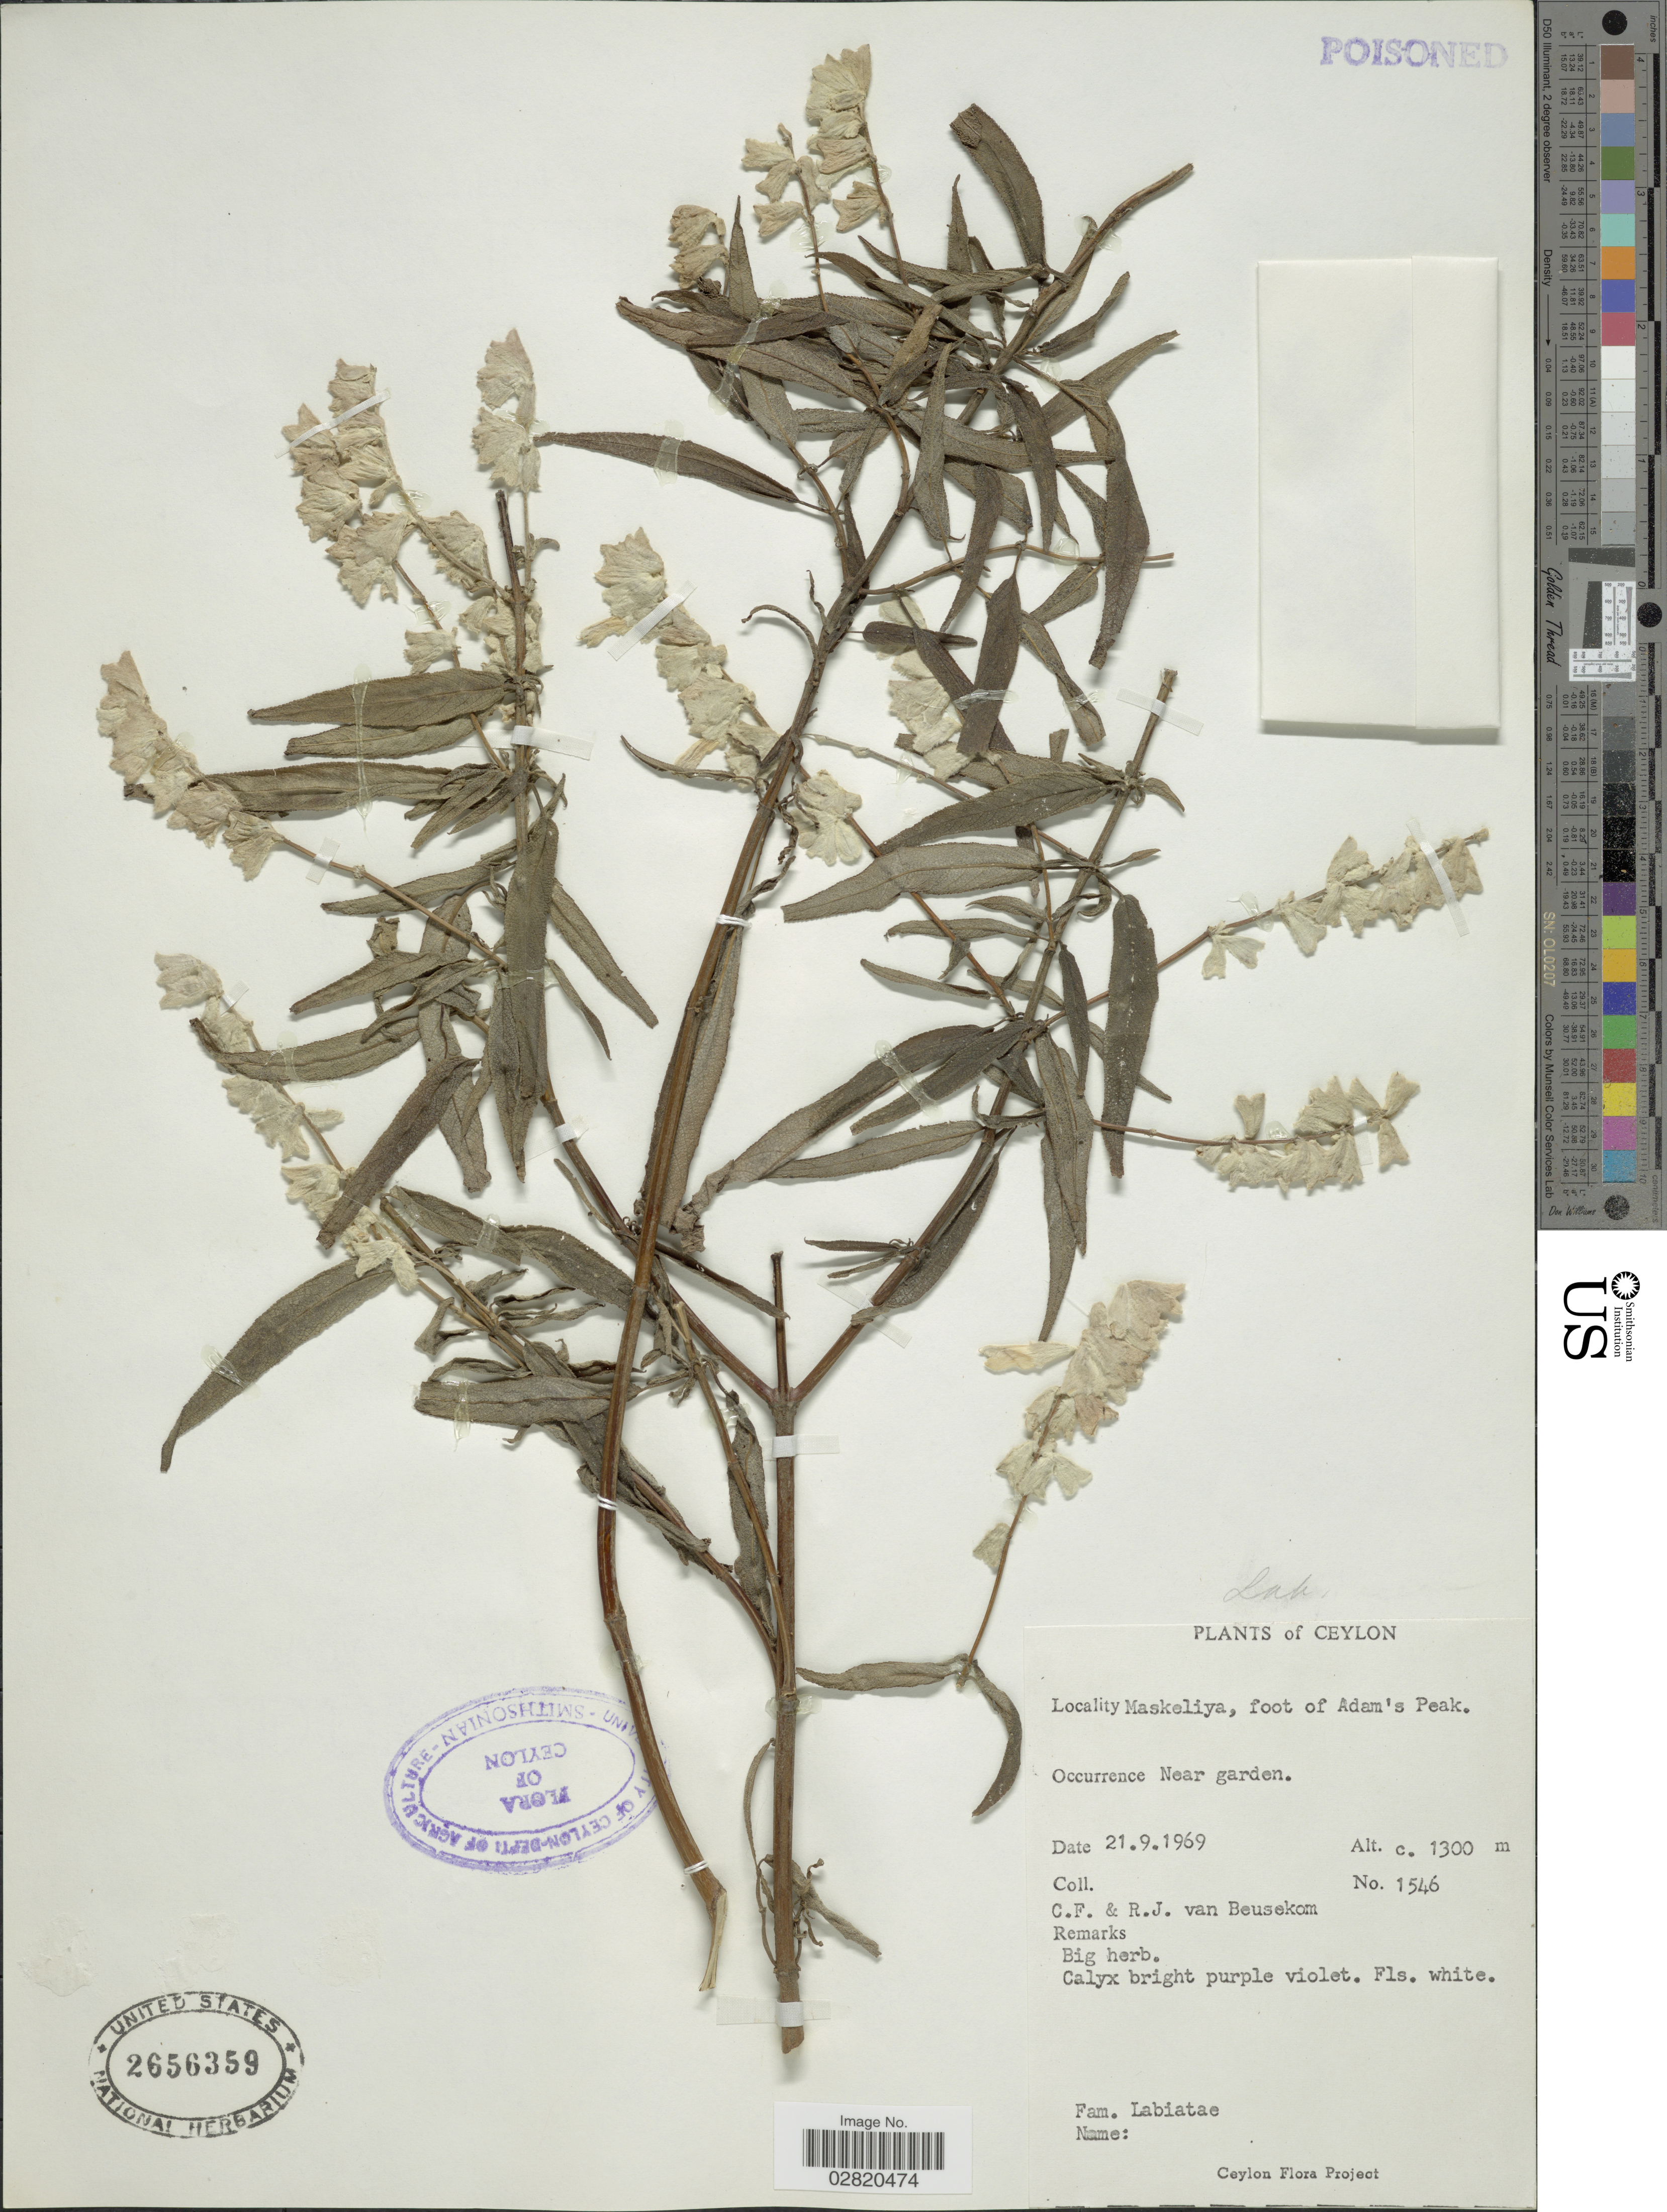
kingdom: Plantae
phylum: Tracheophyta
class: Magnoliopsida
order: Lamiales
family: Lamiaceae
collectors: C. F. Beusekom & R. Van Beusekom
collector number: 1546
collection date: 1969-09-21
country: Sri Lanka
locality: Ceylon. Maskeliya, foot of Adam's Peak. Near garden.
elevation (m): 1300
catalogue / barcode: US 2656359